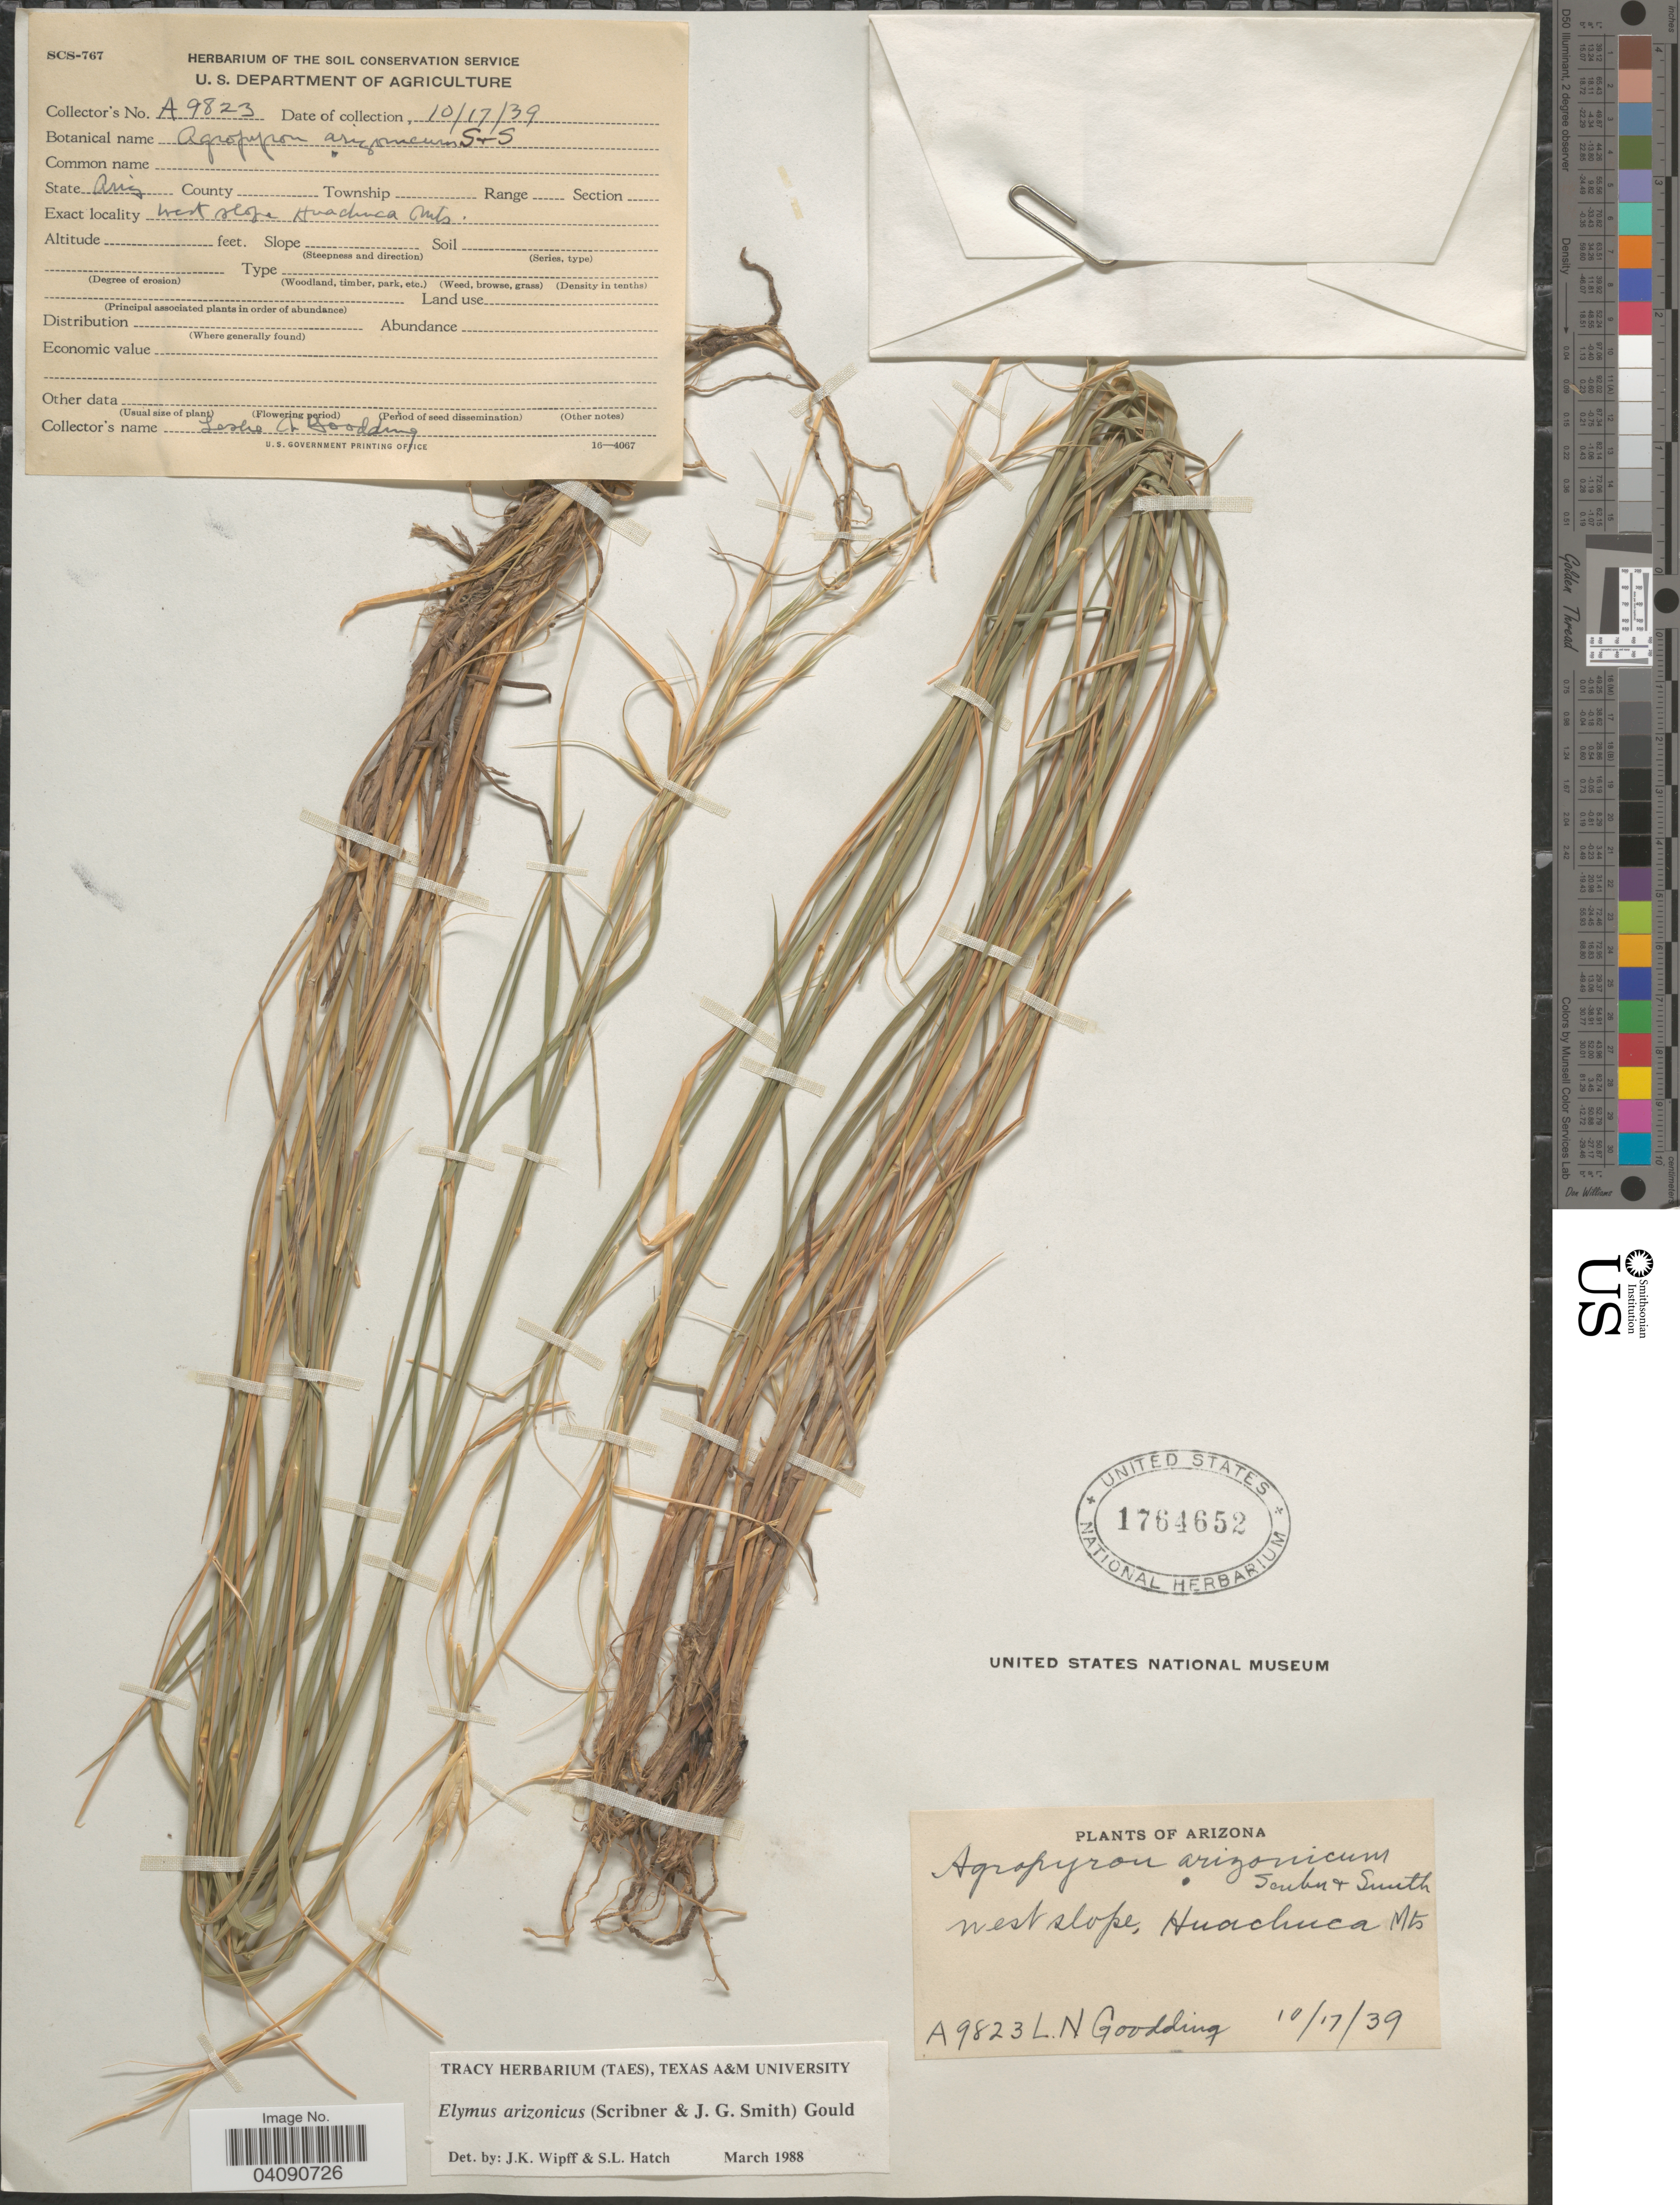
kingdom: Plantae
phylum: Tracheophyta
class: Liliopsida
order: Poales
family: Poaceae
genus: Elymus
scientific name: Elymus arizonicus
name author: (Scribn. & J.G. Sm.) Gould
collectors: L. N. Goodding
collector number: A9823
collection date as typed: Transcribed d/m/y: 17/10/39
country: United States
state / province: Arizona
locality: West slope, Huachuca Mts.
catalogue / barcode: US 1764652